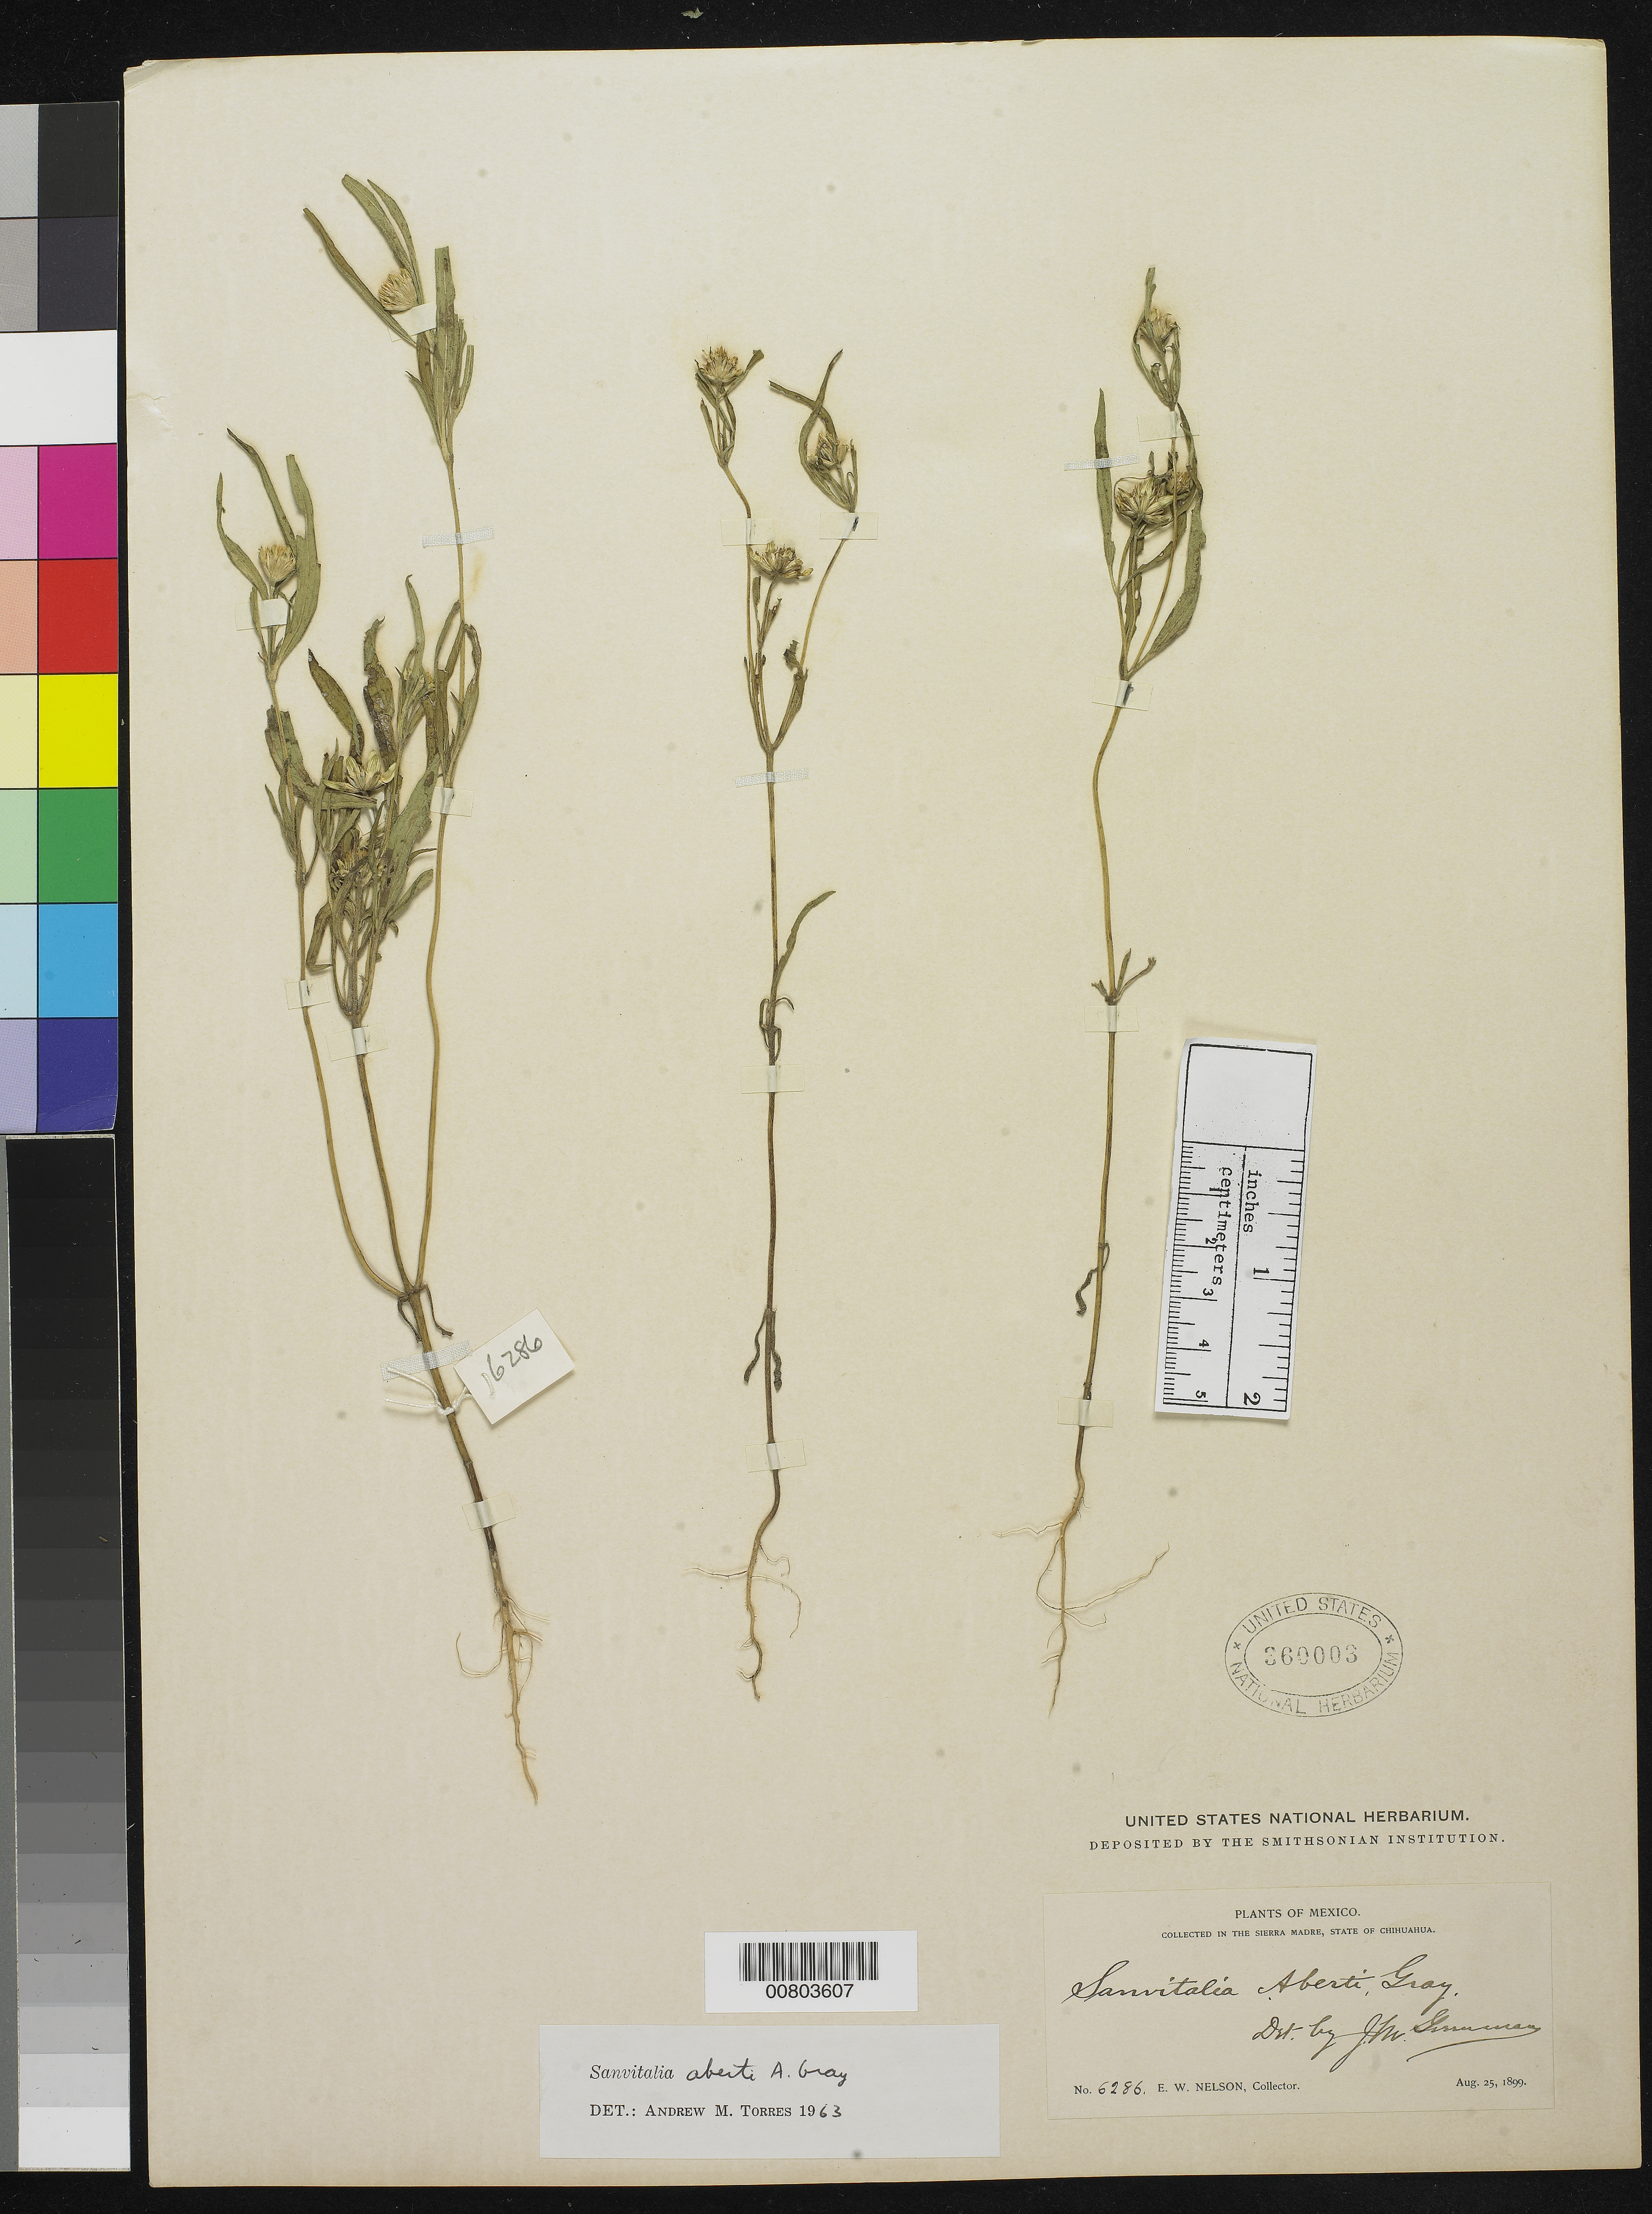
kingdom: Plantae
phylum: Tracheophyta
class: Magnoliopsida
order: Asterales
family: Asteraceae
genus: Sanvitalia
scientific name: Sanvitalia aberti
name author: A. Gray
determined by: Skibicki, Samuel V.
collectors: E. W. Nelson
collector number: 6286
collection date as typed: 25 Aug 1899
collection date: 1899-08-25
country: Mexico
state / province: Chihuahua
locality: Sierra Madre, Chihuahua.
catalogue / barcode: US 360003